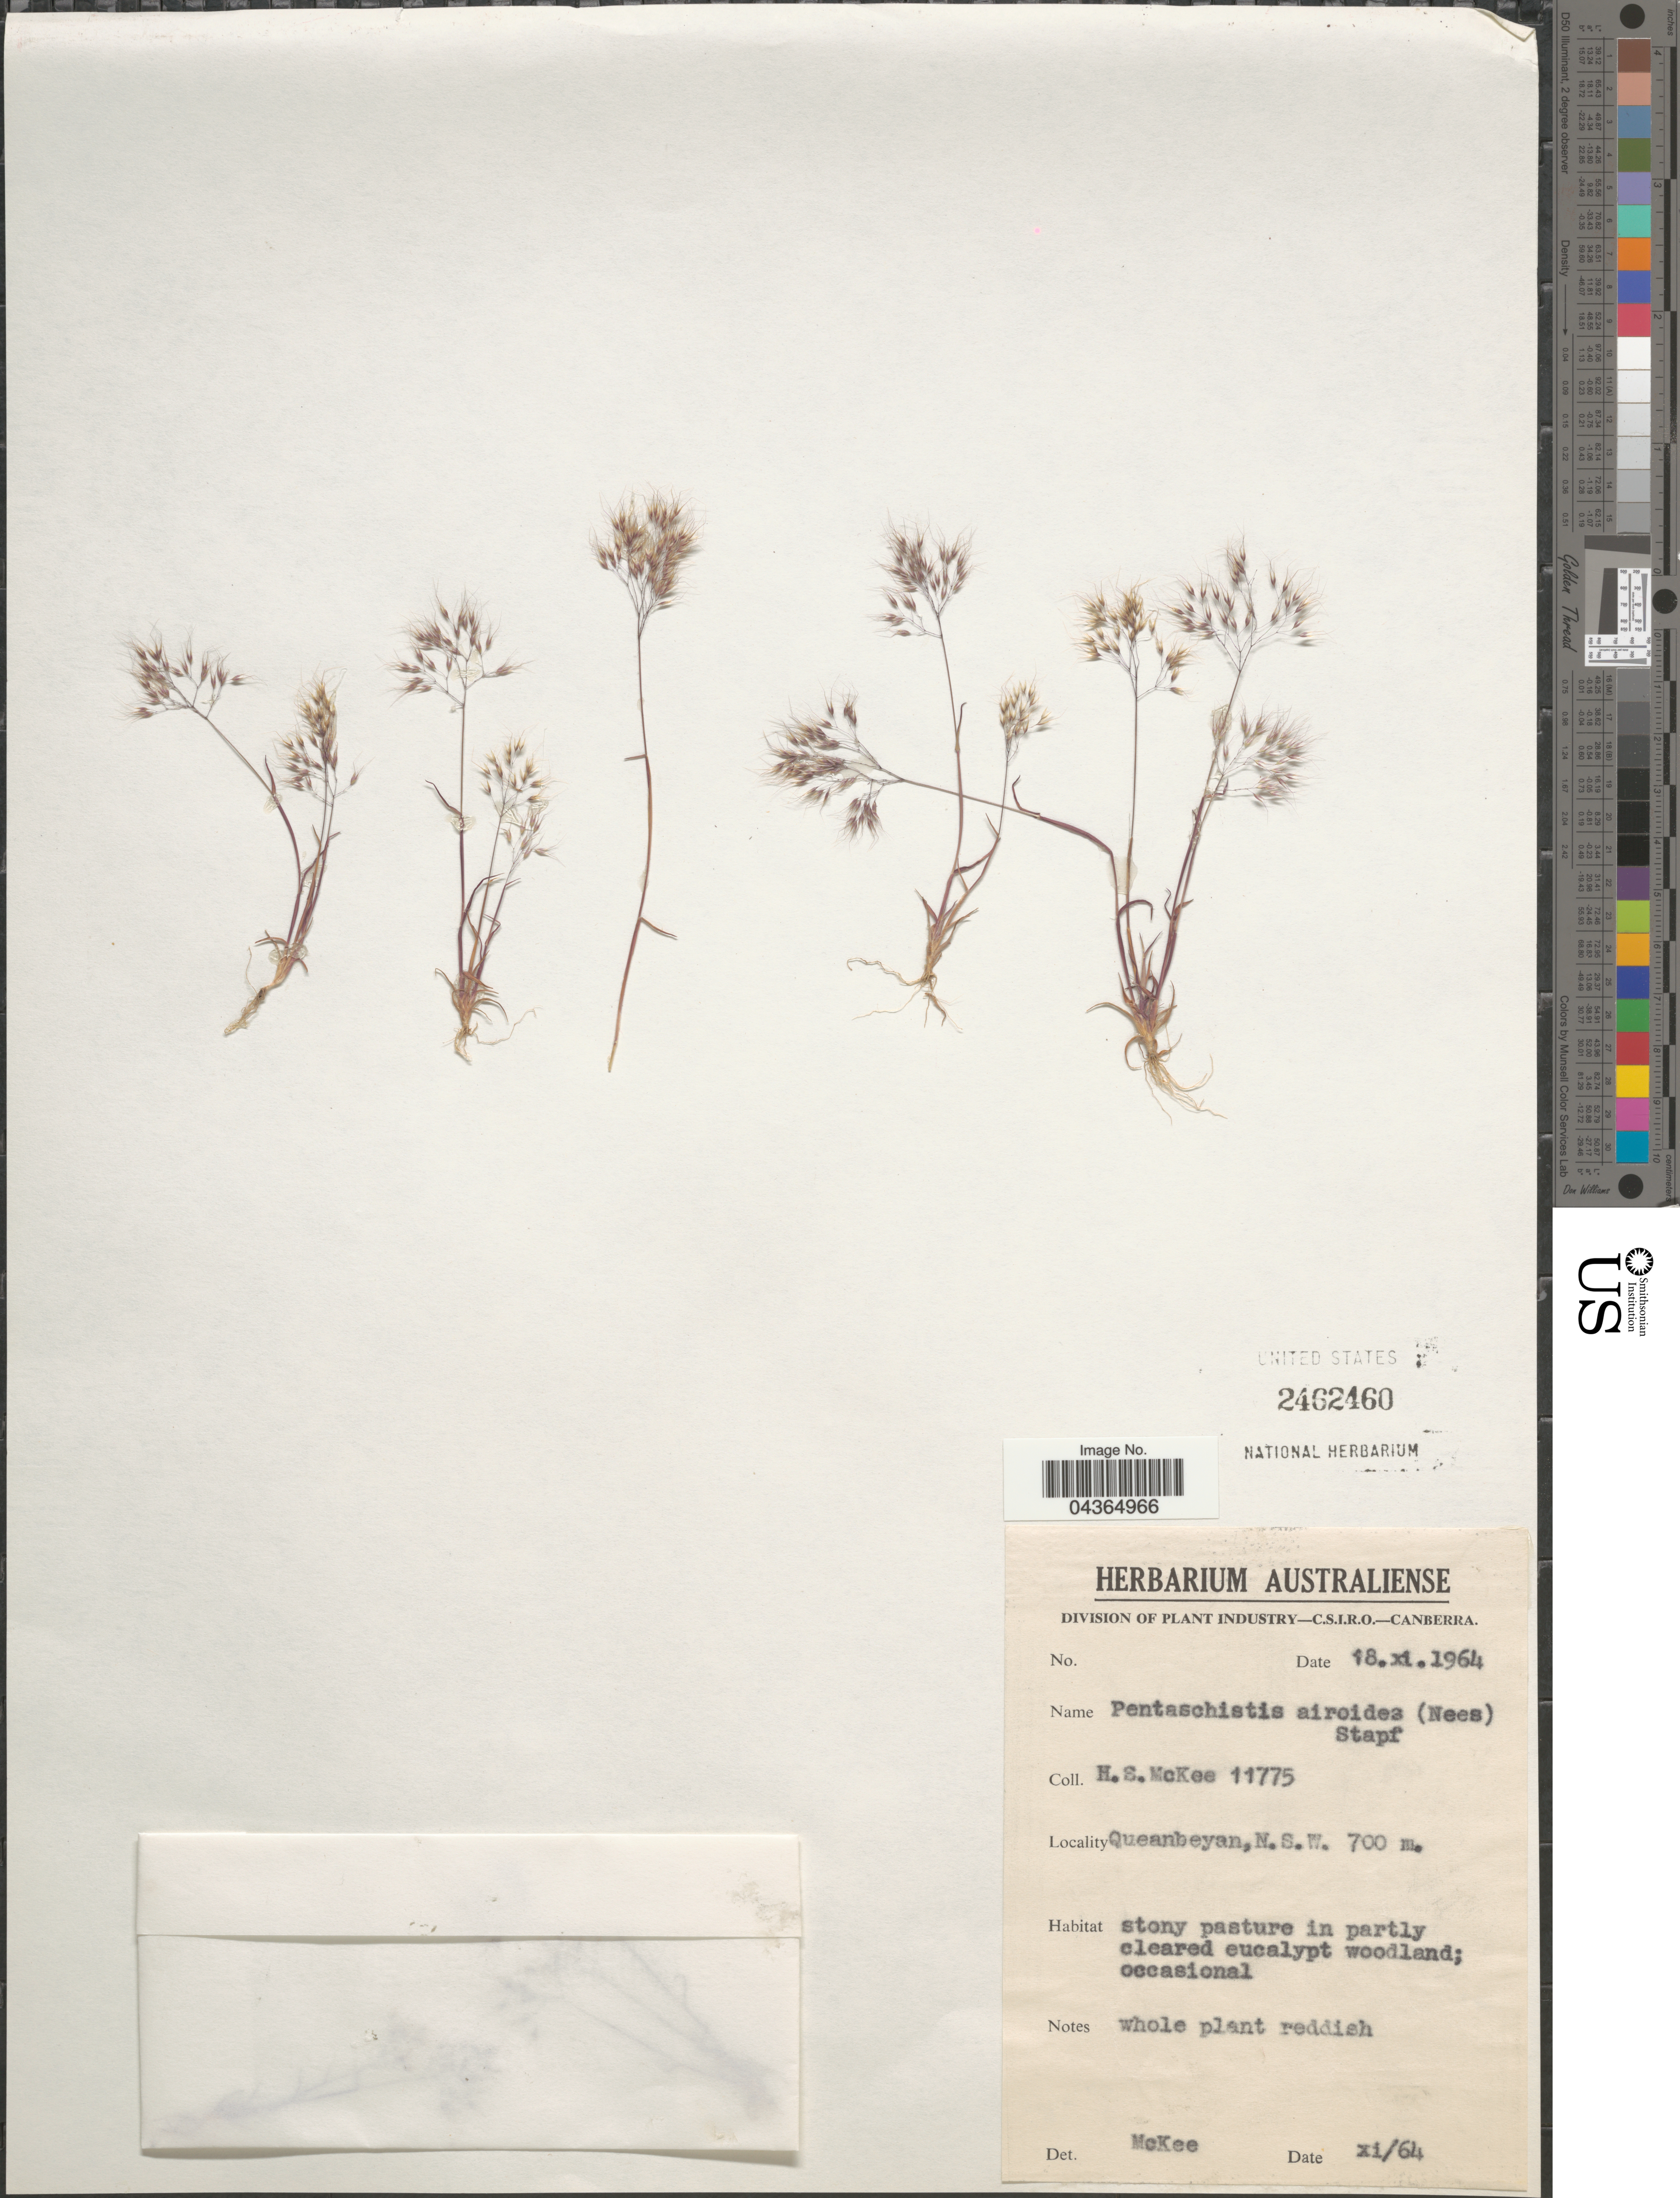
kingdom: Plantae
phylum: Tracheophyta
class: Liliopsida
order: Poales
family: Poaceae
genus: Pentameris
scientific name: Pentameris airoides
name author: Nees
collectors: H. S. McKee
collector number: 11775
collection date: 1964-11-18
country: Australia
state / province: New South Wales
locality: Queanbeyan.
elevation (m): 700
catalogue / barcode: US 2462460